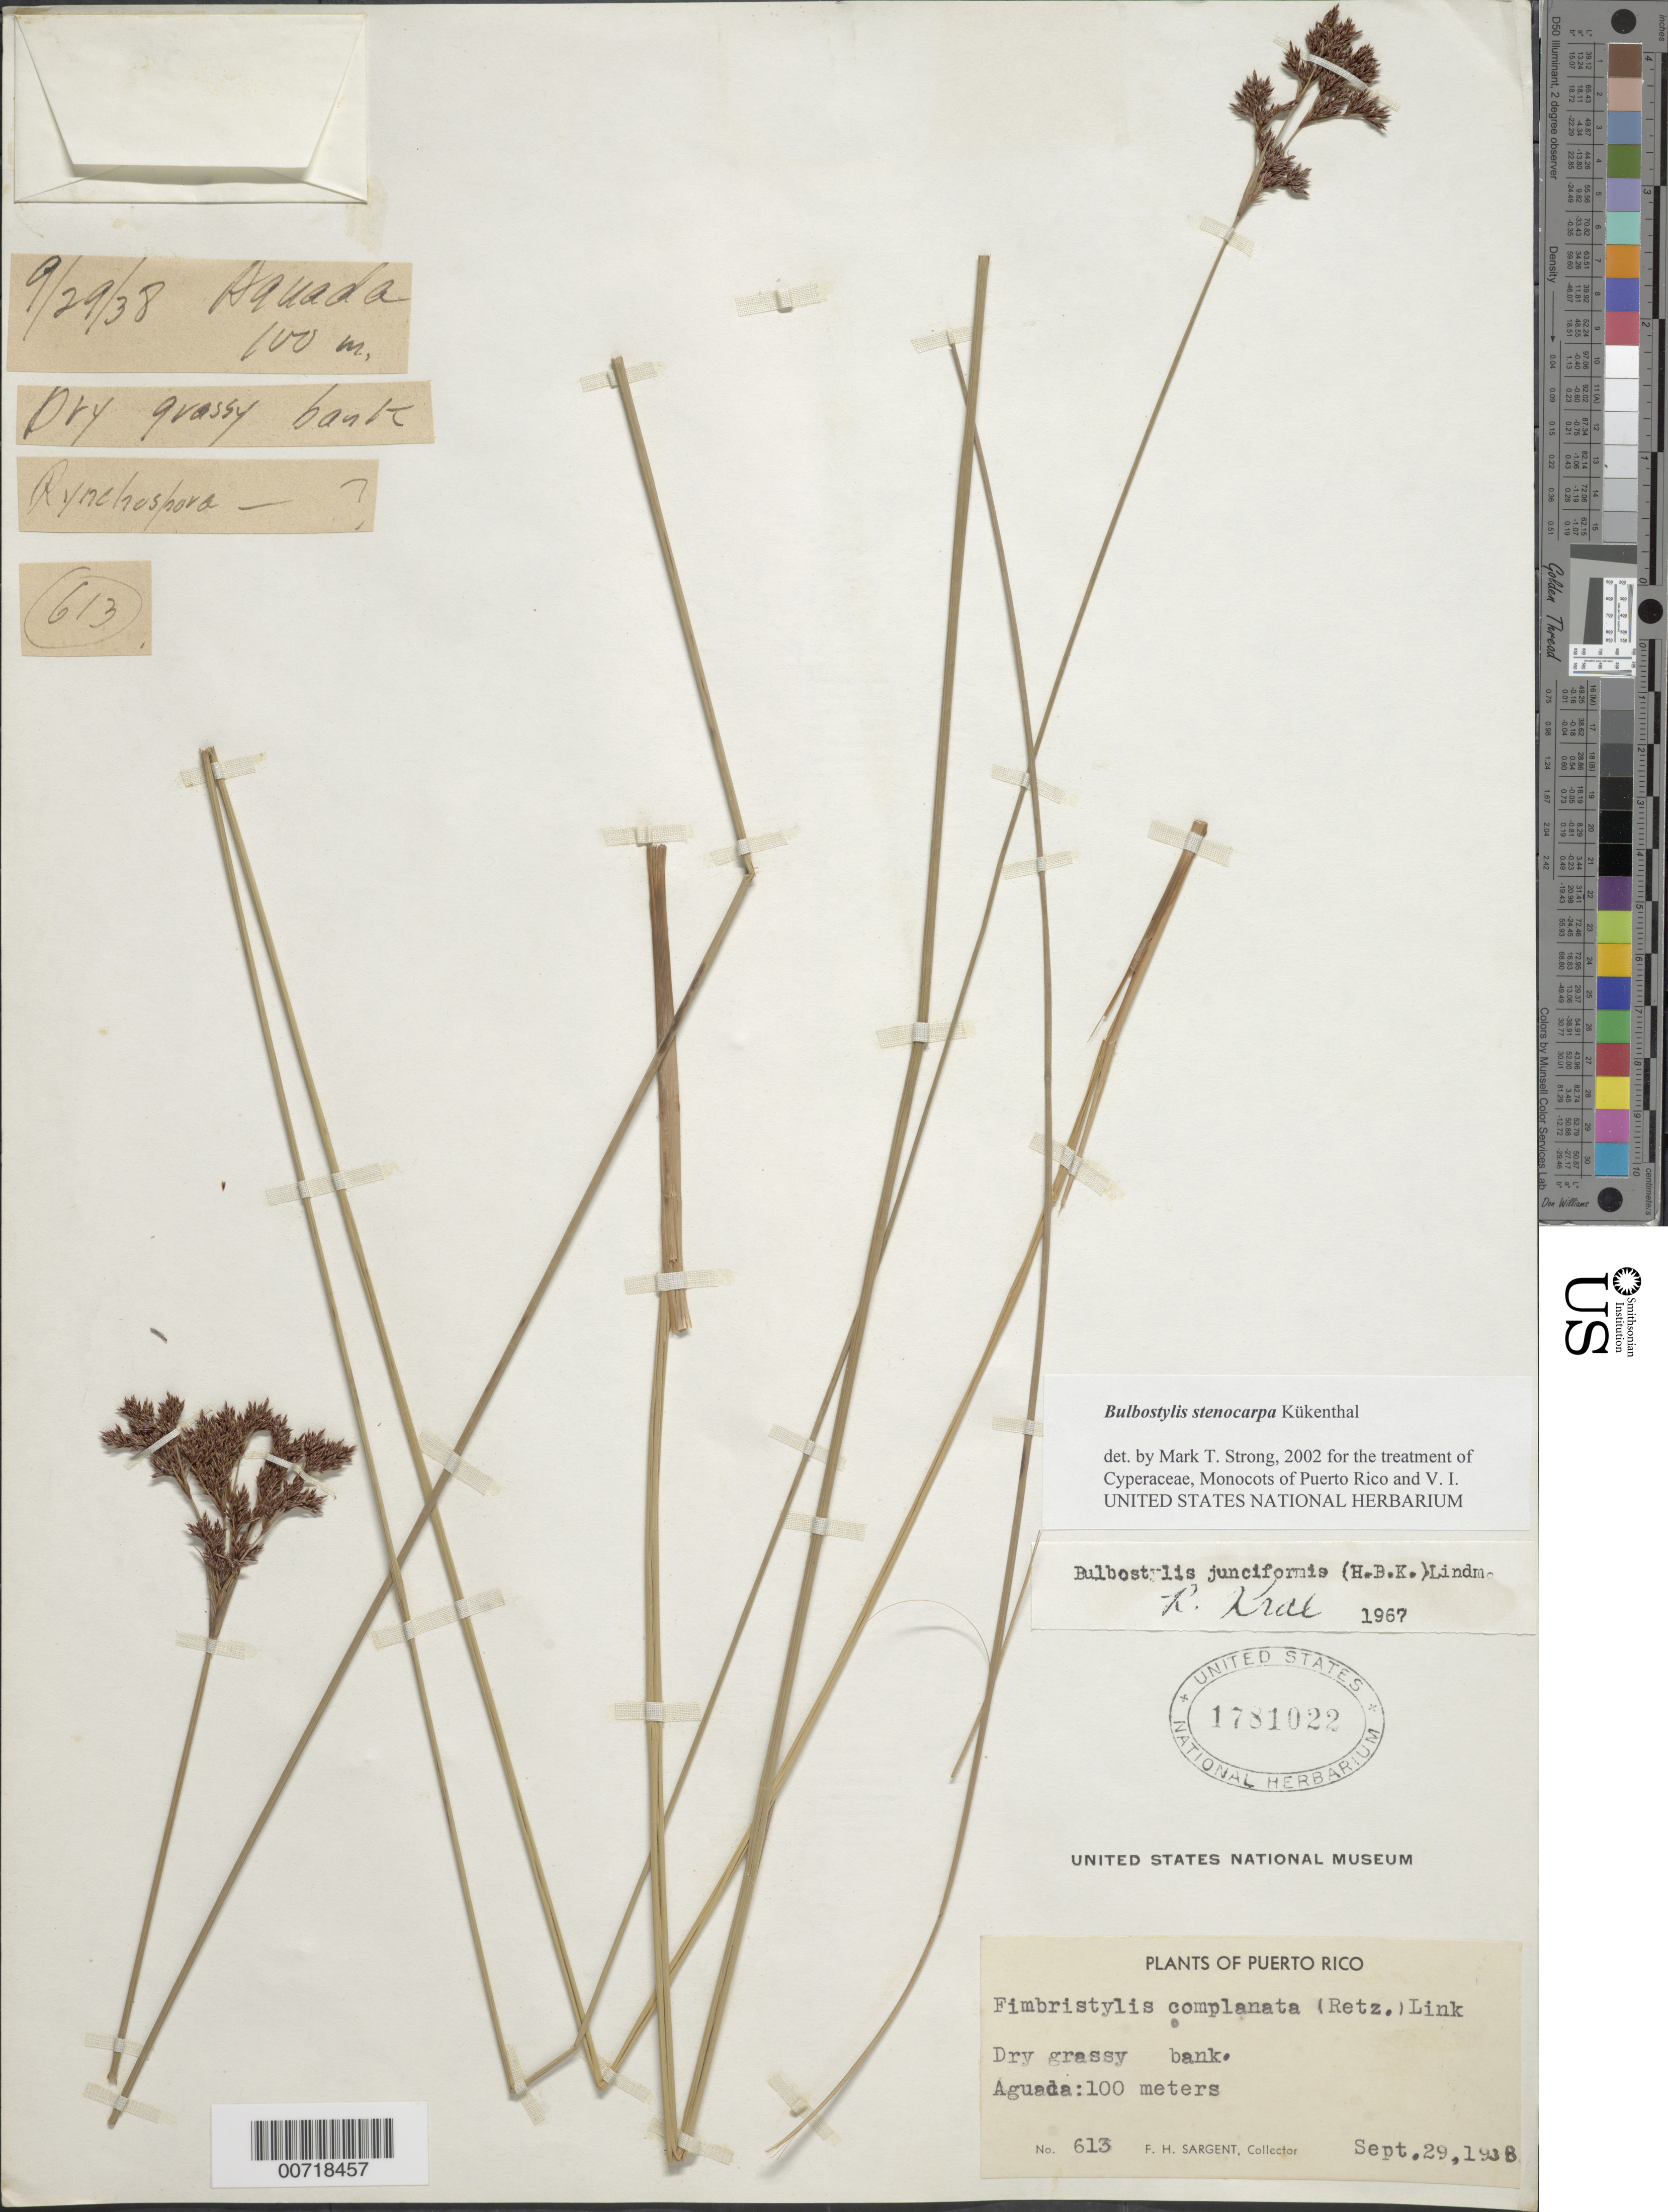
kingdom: Plantae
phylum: Tracheophyta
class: Liliopsida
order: Poales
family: Cyperaceae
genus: Bulbostylis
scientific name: Bulbostylis stenocarpa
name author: Kük.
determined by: Strong, M. T., (US), Smithsonian Institution - National Museum of Natural History (UNITED STATES)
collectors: F. H. Sargent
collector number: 613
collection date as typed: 29 Sep 1908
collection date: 1908-09-29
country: Puerto Rico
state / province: Aguada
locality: Aguada.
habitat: Dry grassy bank.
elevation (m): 100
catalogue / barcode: US 1781022